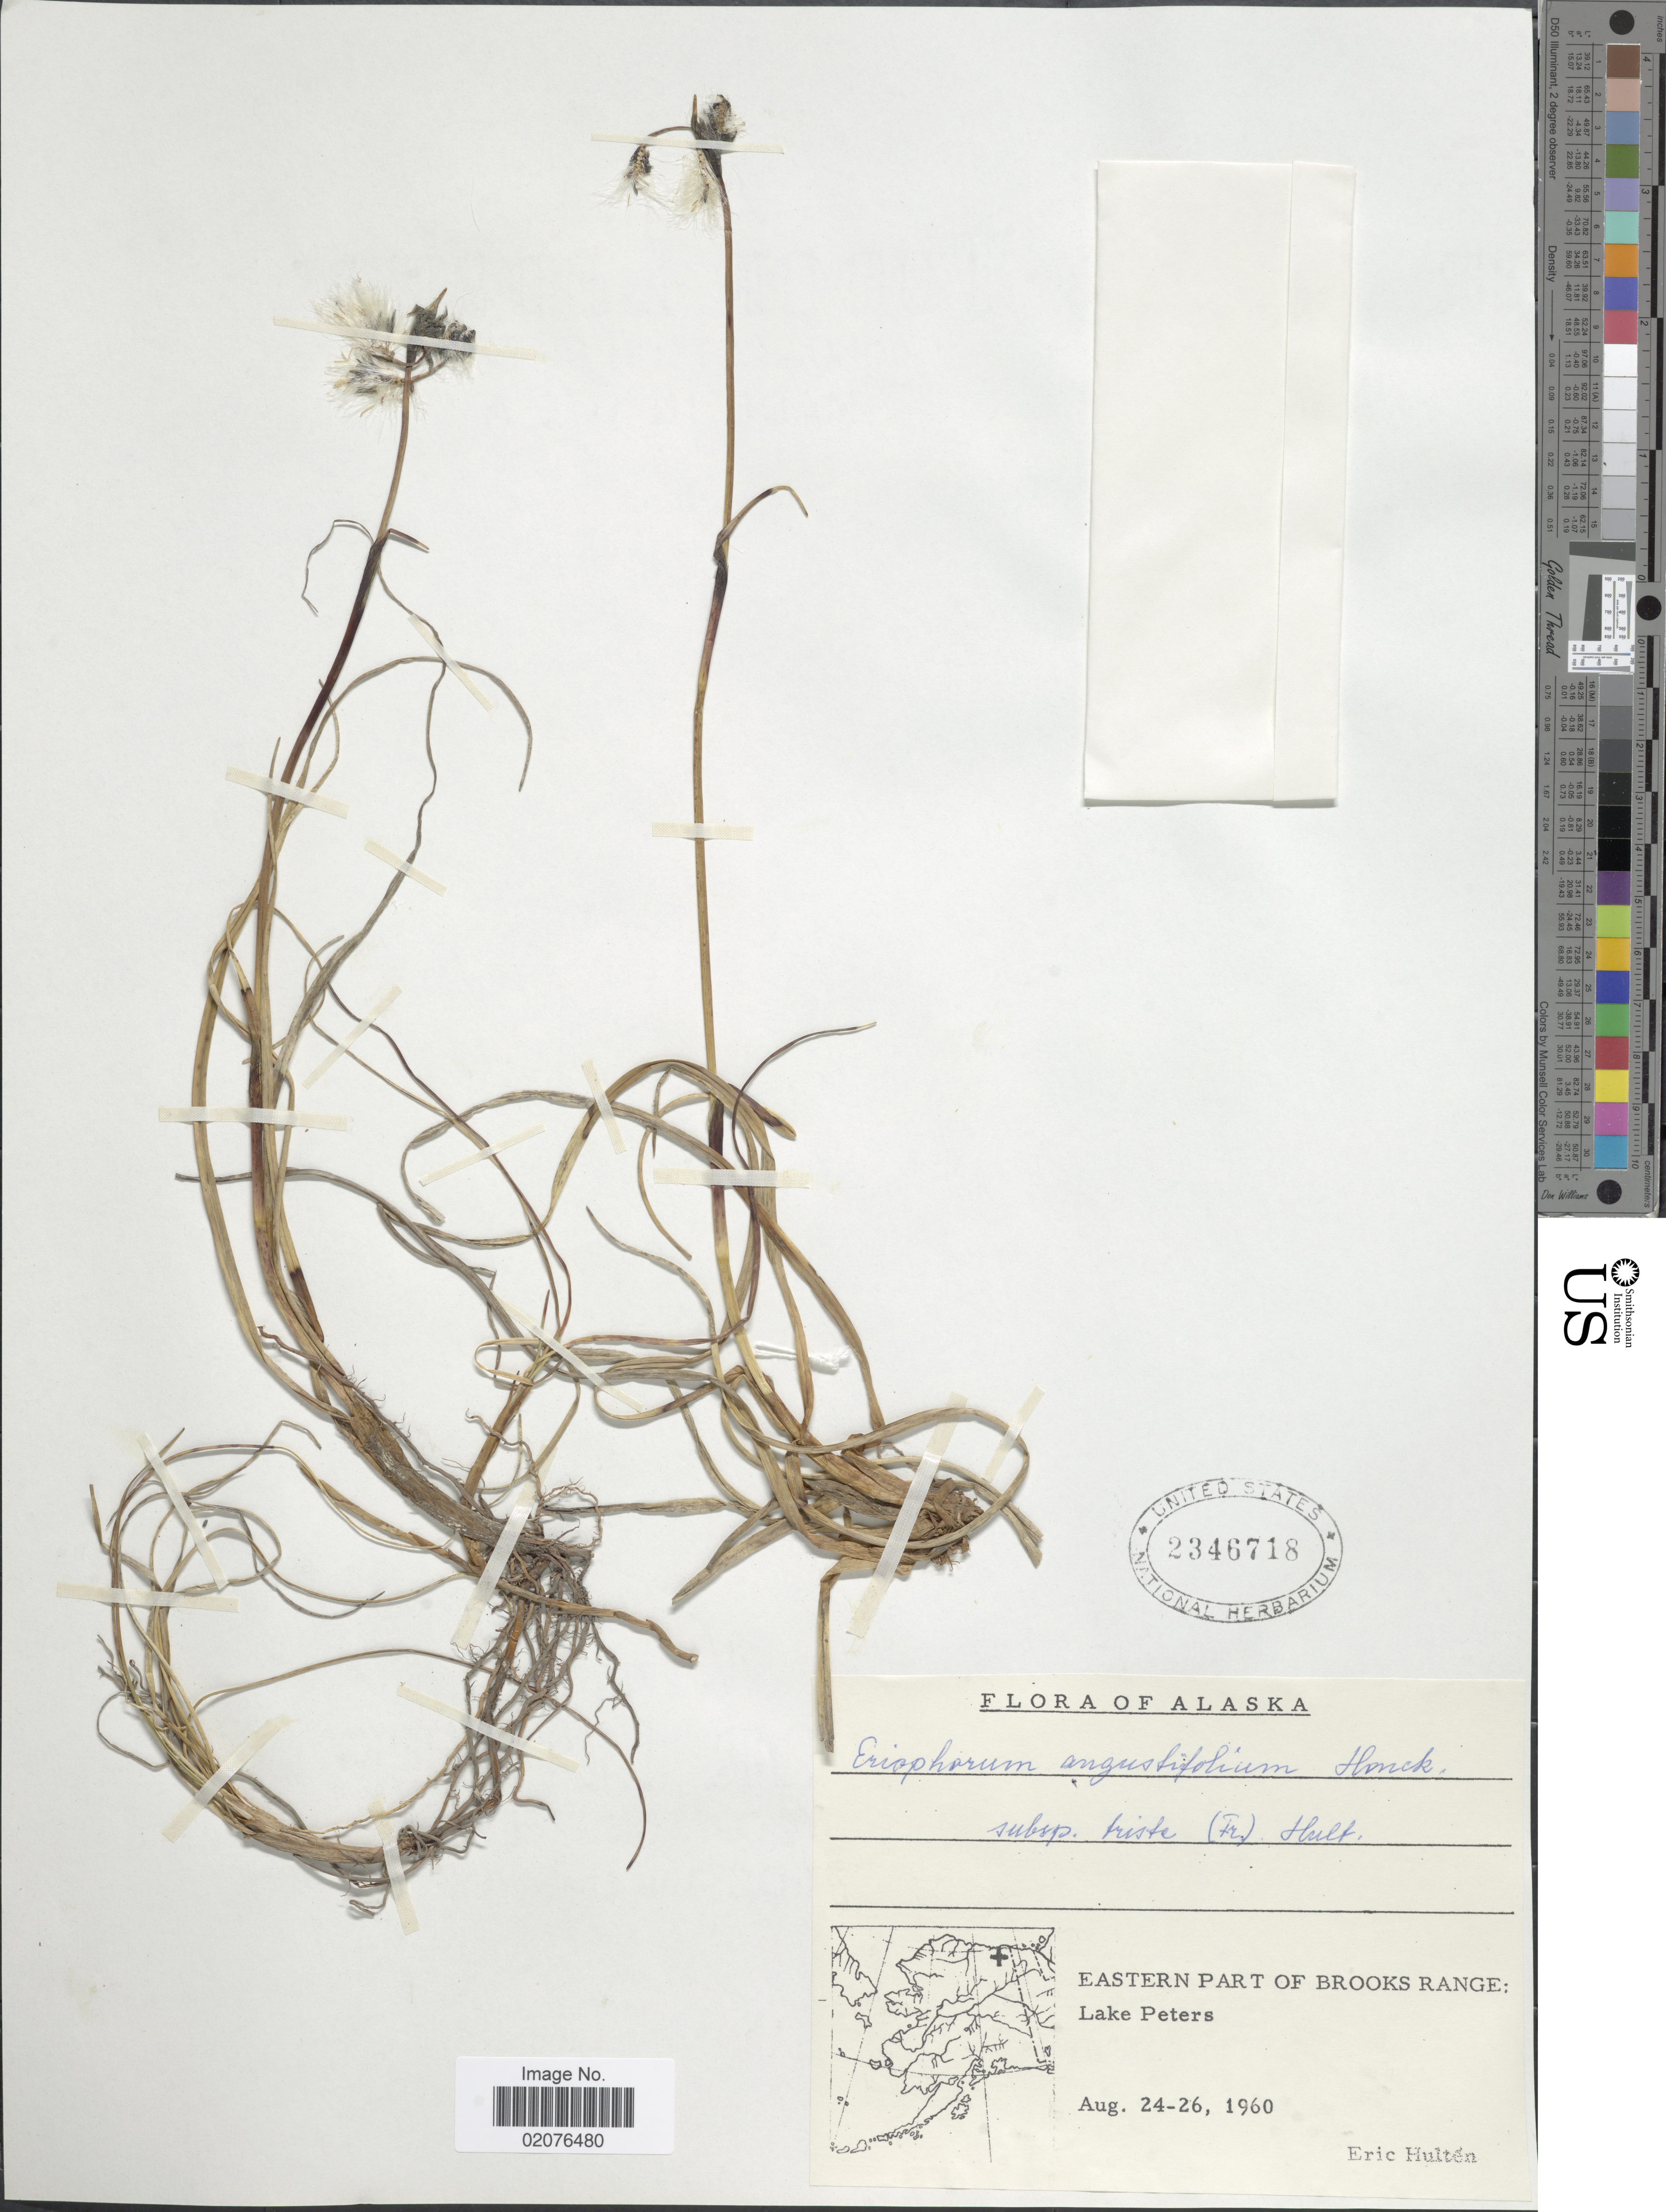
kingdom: Plantae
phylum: Tracheophyta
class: Liliopsida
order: Poales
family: Cyperaceae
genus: Eriophorum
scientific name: Eriophorum angustifolium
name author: Honck.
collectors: E. G. Hultén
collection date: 1960-08-24/1960-08-26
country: United States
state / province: Alaska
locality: Easern Part of Brooks Range. Lake Peters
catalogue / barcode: US 2346718